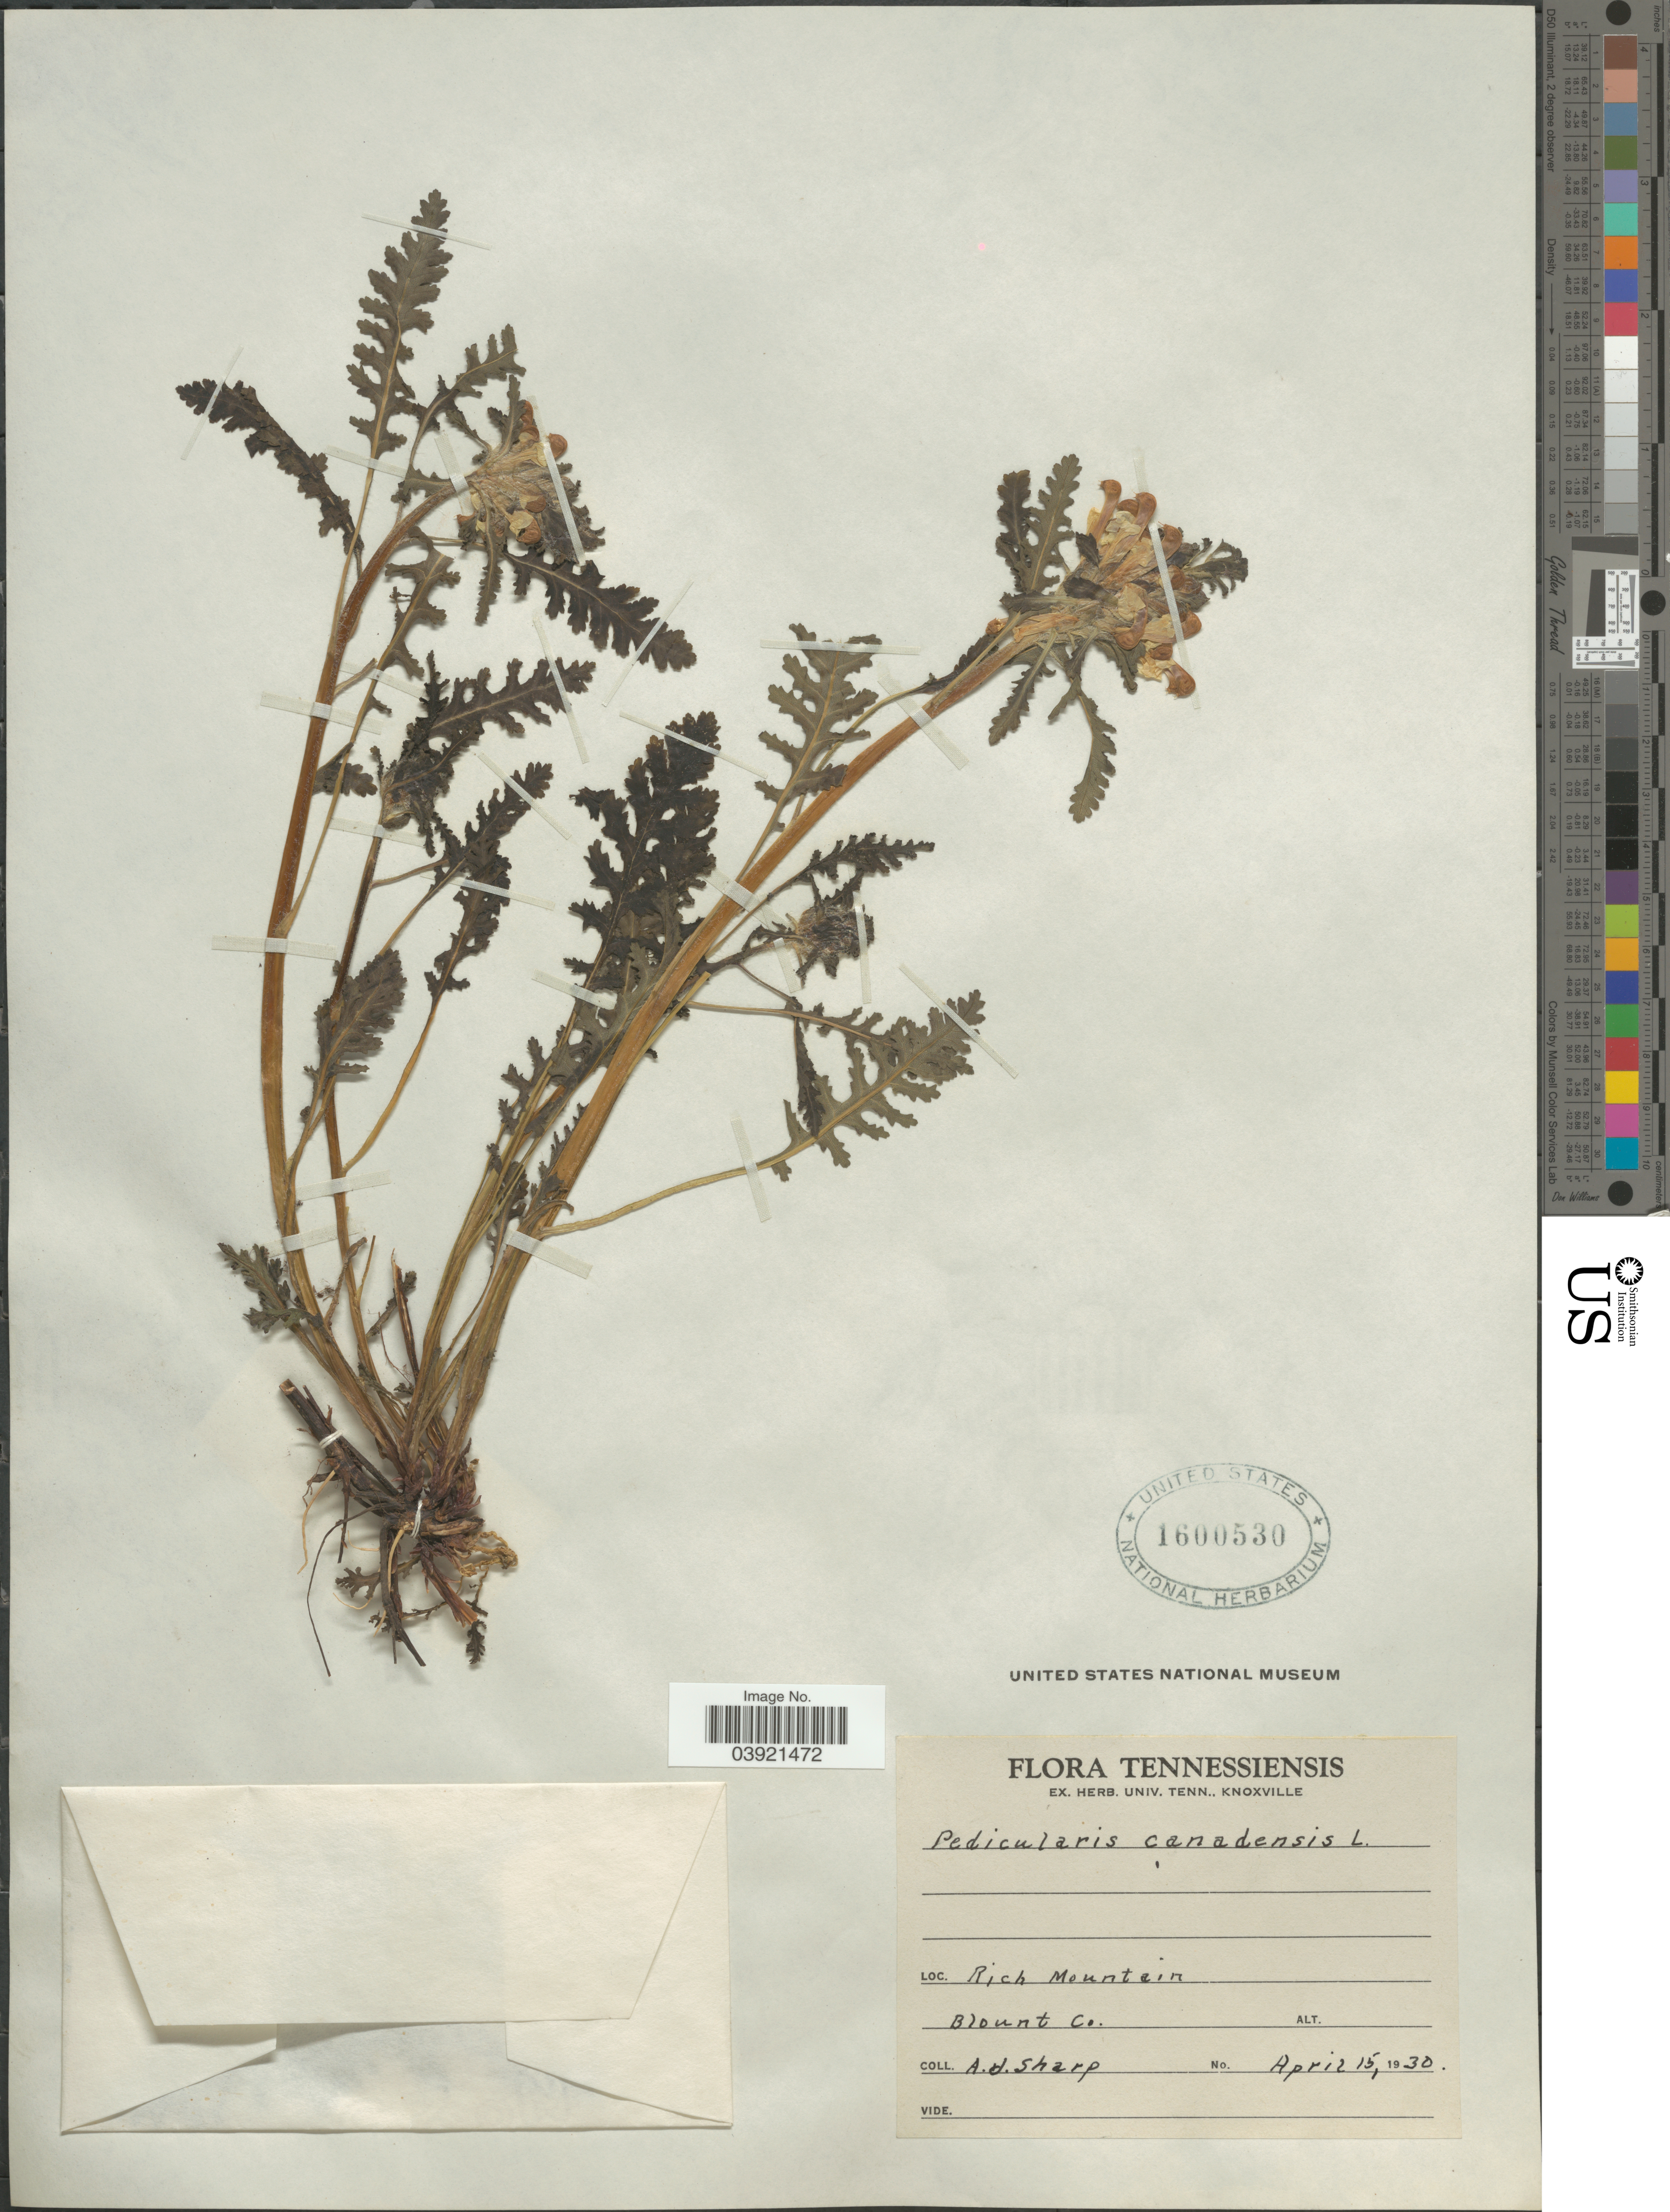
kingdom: Plantae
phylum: Tracheophyta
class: Magnoliopsida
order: Lamiales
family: Orobanchaceae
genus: Pedicularis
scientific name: Pedicularis canadensis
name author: L.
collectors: A. J. Sharp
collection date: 1930-04-15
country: United States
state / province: Tennessee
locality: Blount Co.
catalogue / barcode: US 1600530